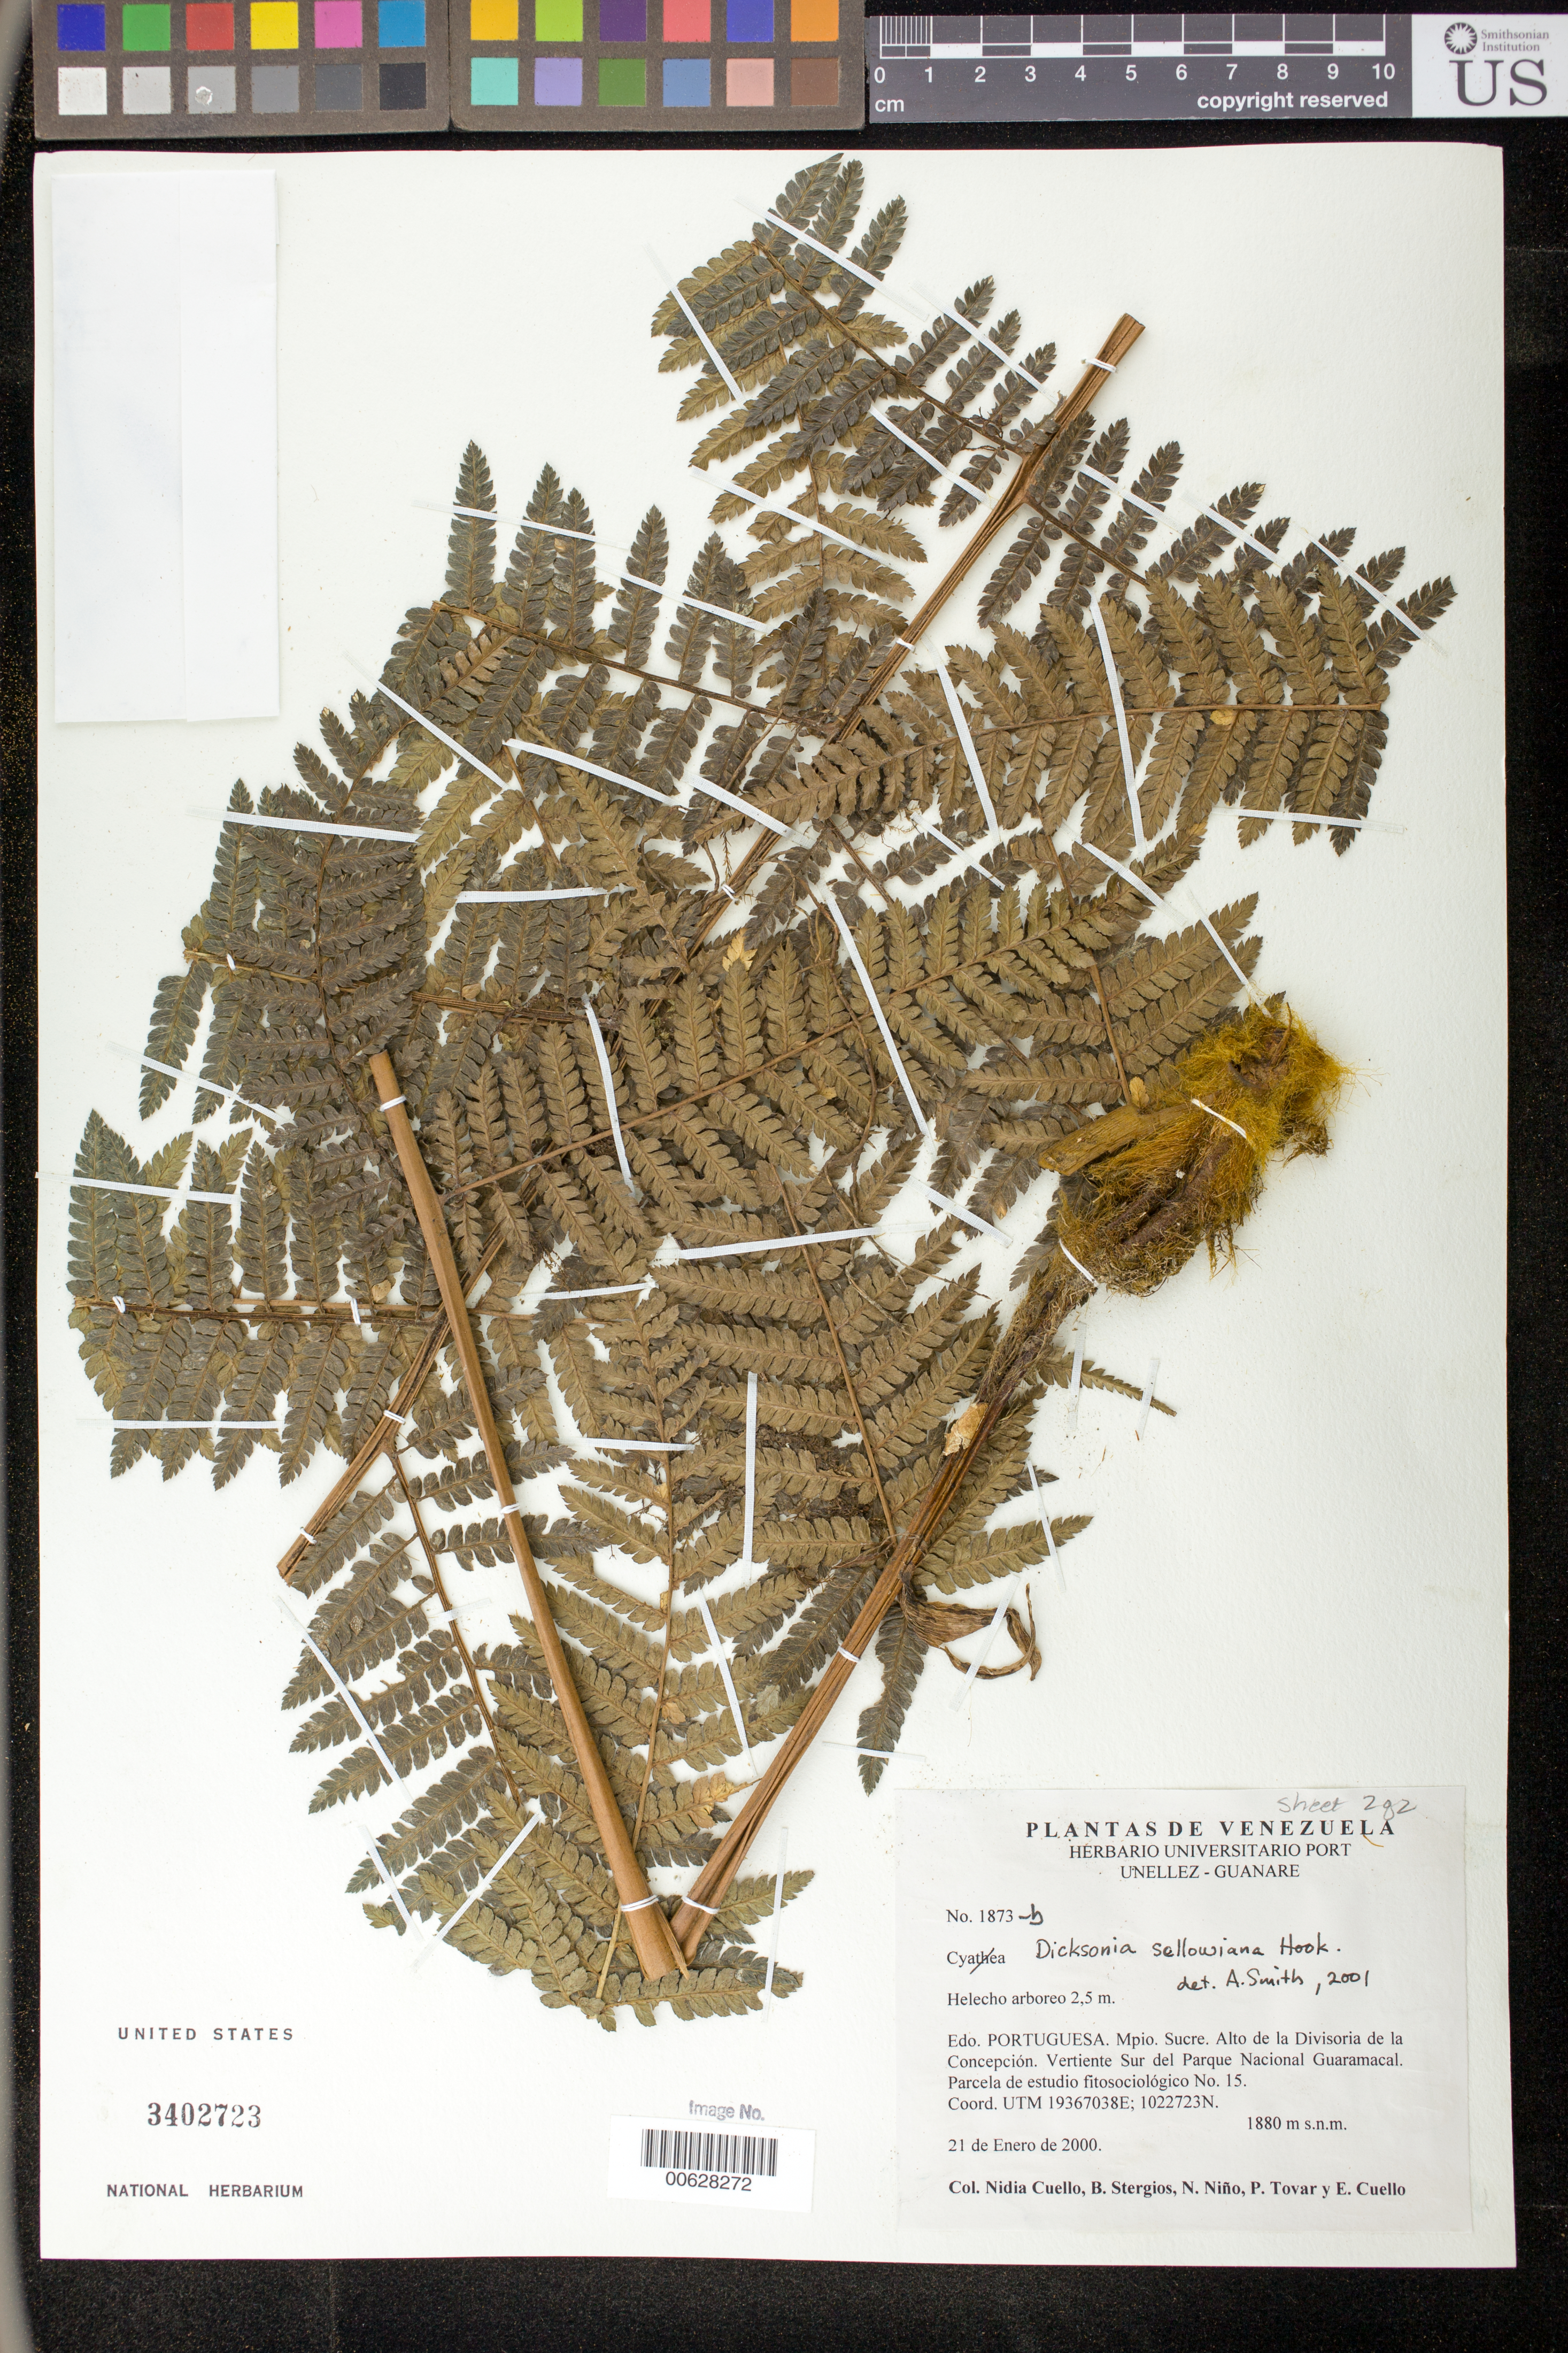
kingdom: Plantae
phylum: Tracheophyta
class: Polypodiopsida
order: Cyatheales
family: Dicksoniaceae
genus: Dicksonia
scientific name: Dicksonia sellowiana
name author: Hook.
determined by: Cuello, N. & Smith, A., (PORT), Univ. Nac. Exp. de los Llanos Ezequiel Zamora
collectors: N. L. Cuello, B. G. Stergios, S. M. Niño, P. Tovar & E. Cuello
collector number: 1873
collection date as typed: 21 Jan 2000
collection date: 2000-01-21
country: Venezuela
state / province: Portuguesa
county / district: Sucre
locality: Divisoria de La Concepción, vertiente S Parque Nacional Guaramacal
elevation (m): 1880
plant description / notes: PORT, US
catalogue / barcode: US 3402723